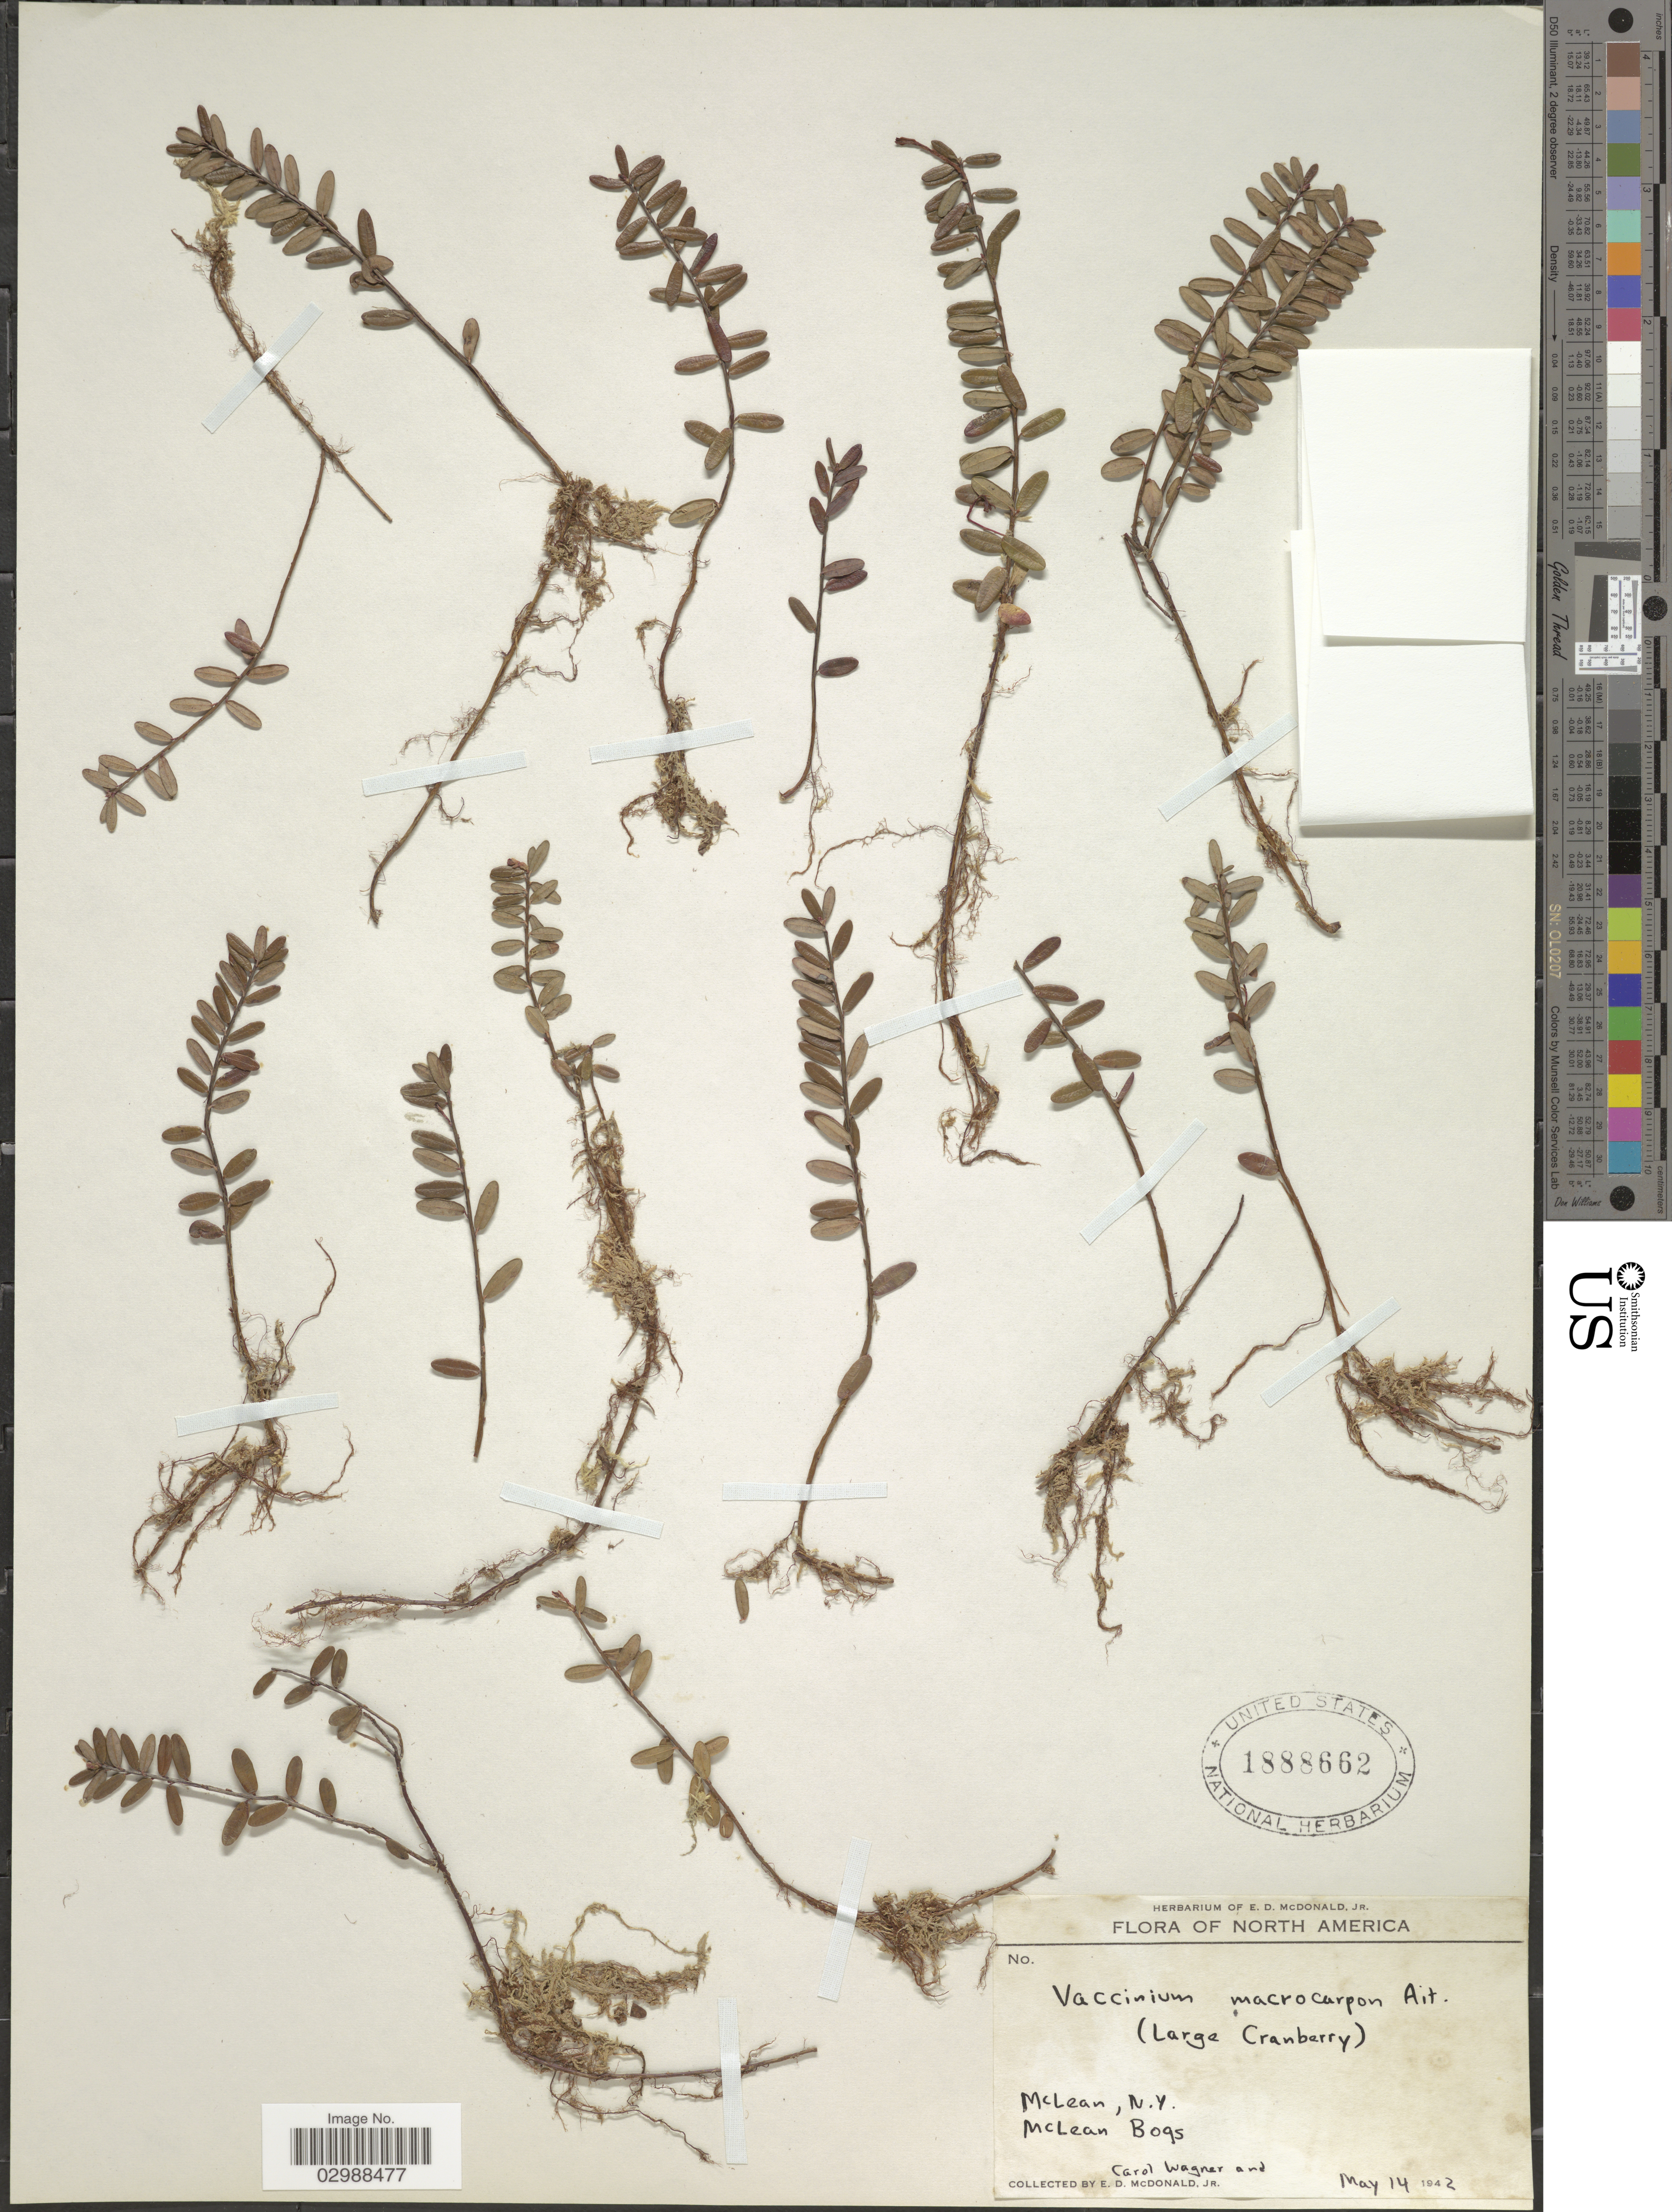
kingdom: Plantae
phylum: Tracheophyta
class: Magnoliopsida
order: Ericales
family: Ericaceae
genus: Vaccinium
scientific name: Vaccinium macrocarpon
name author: Aiton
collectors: C. Wagner & E. D. McDonald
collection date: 1942-05-14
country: United States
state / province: New York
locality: McLean, N.Y., McLean Bogs.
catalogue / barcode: US 1888662